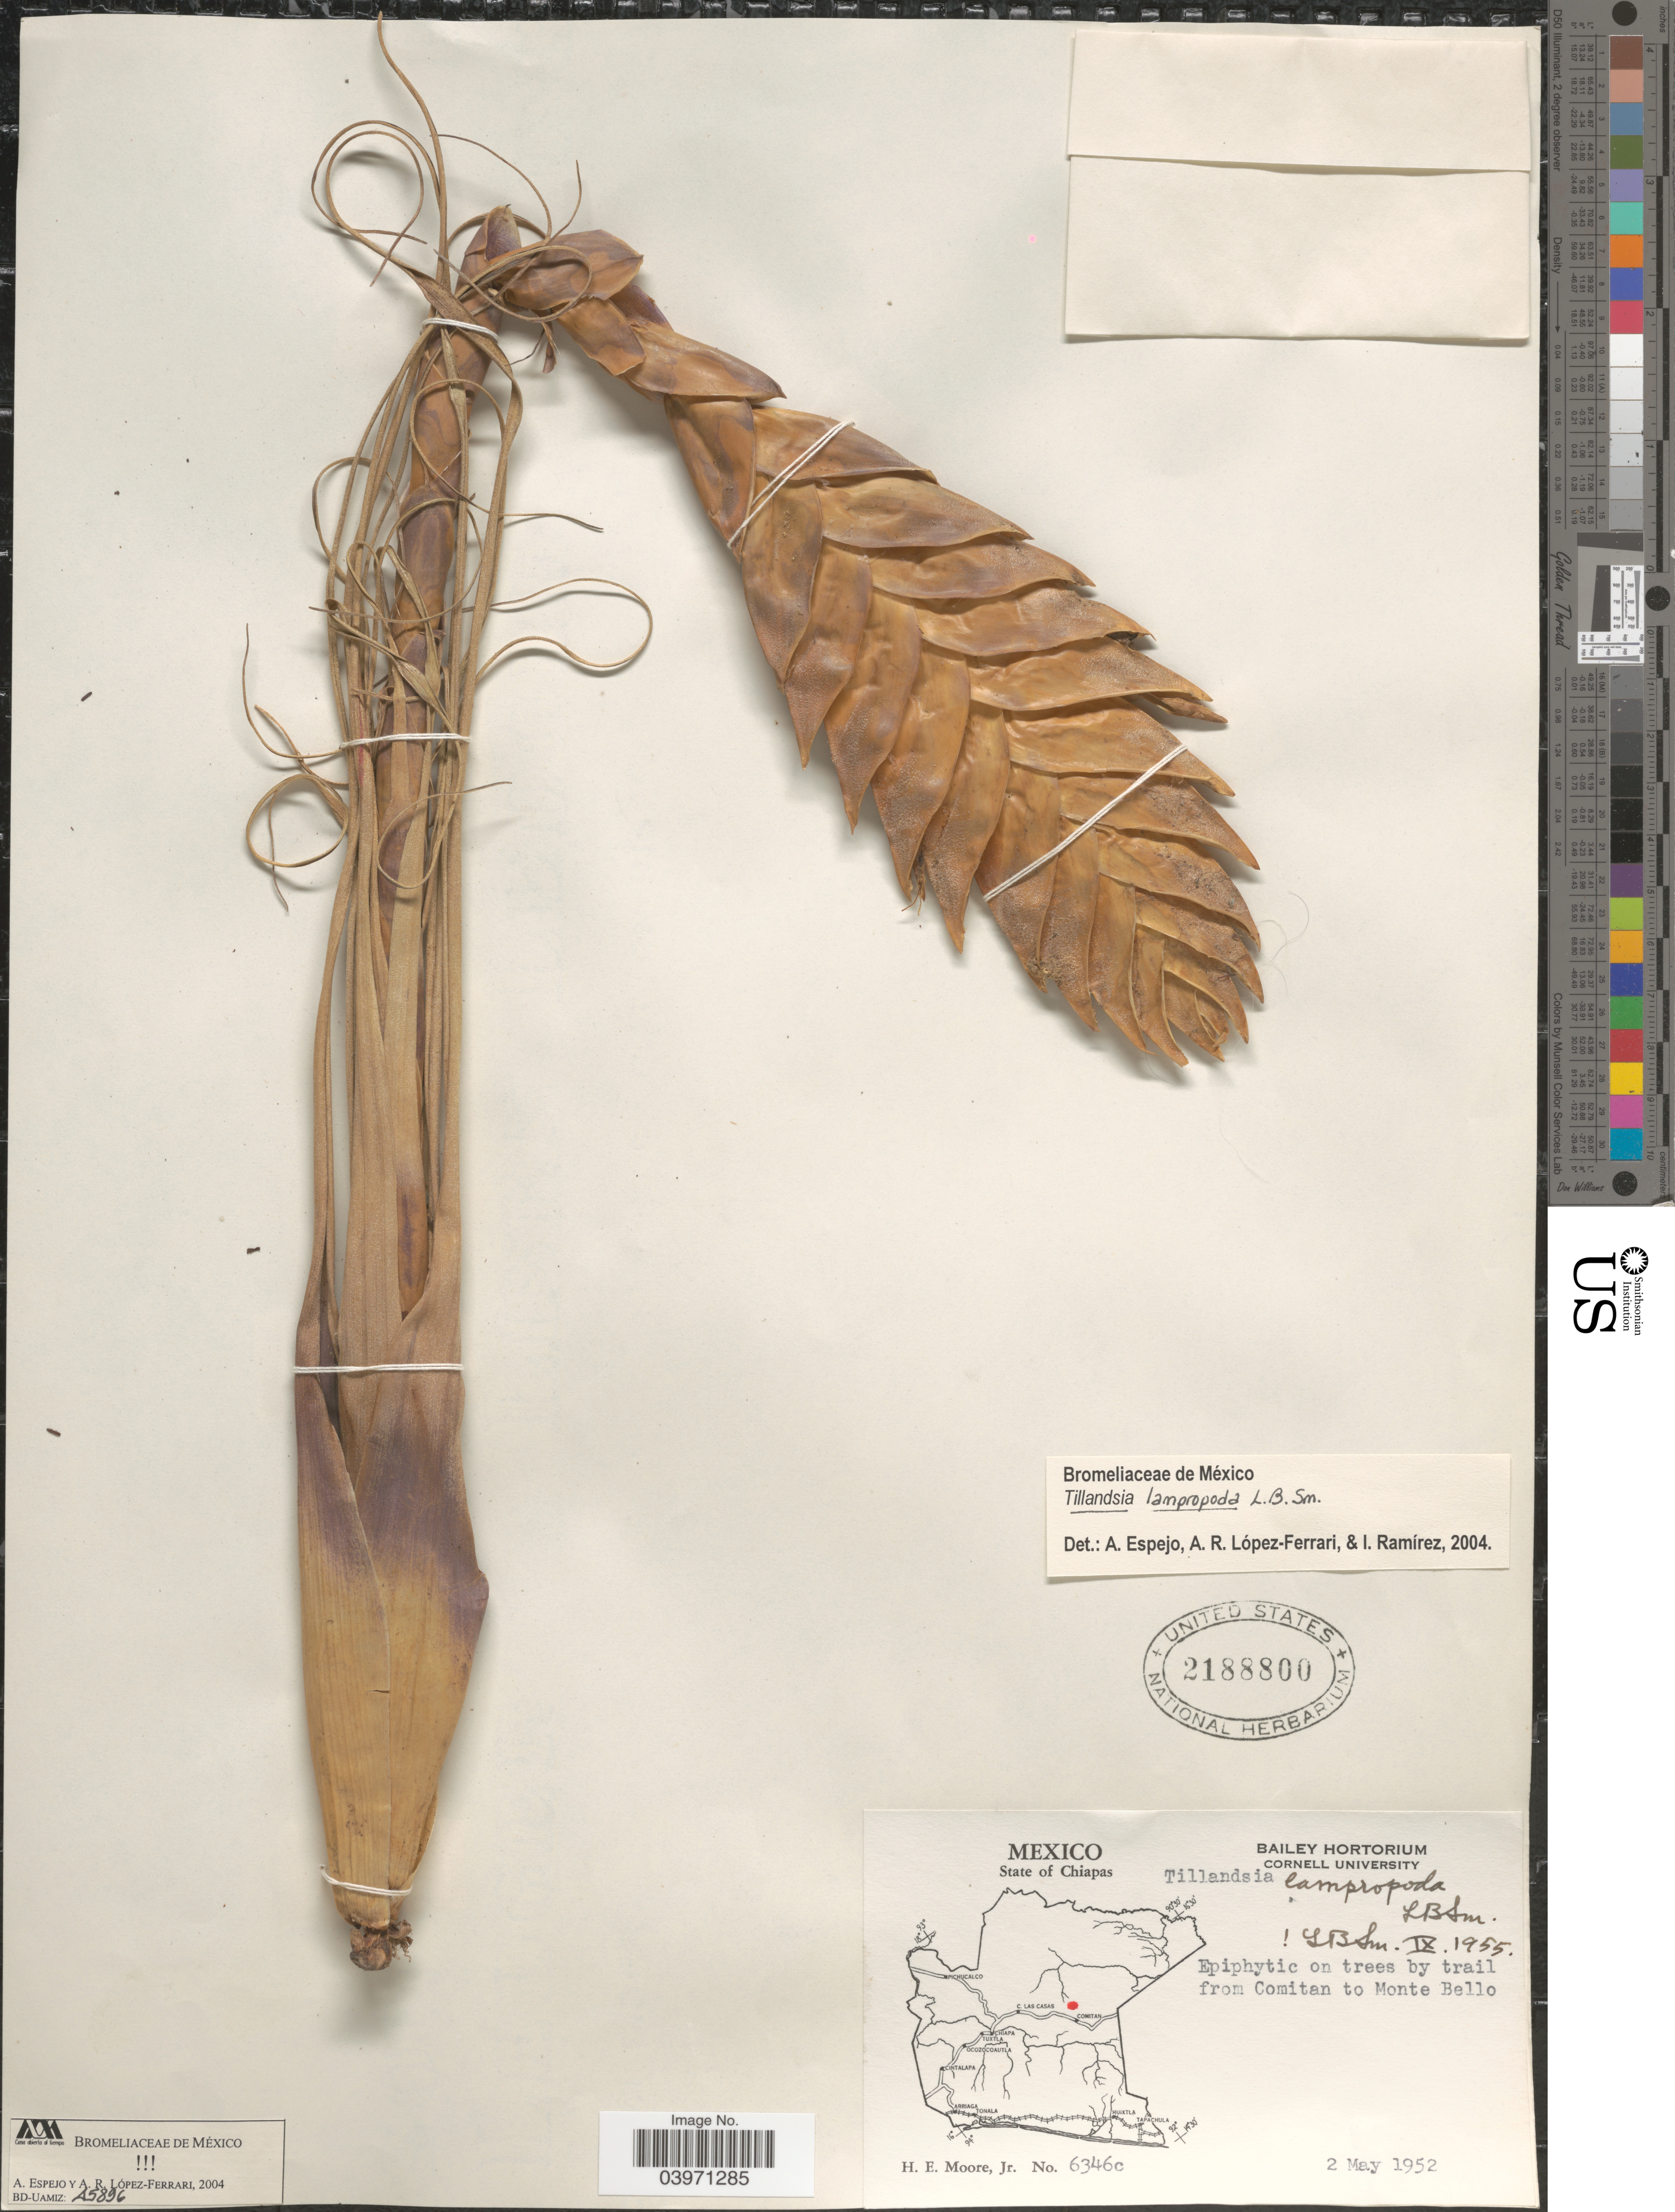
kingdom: Plantae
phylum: Tracheophyta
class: Liliopsida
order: Poales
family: Bromeliaceae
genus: Tillandsia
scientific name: Tillandsia lampropoda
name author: L.B. Sm.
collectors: H. Moore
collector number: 6346c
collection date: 1952-05-02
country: Mexico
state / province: Chiapas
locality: On trees by trail from Comitan to Monte Bello.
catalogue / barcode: US 2188800